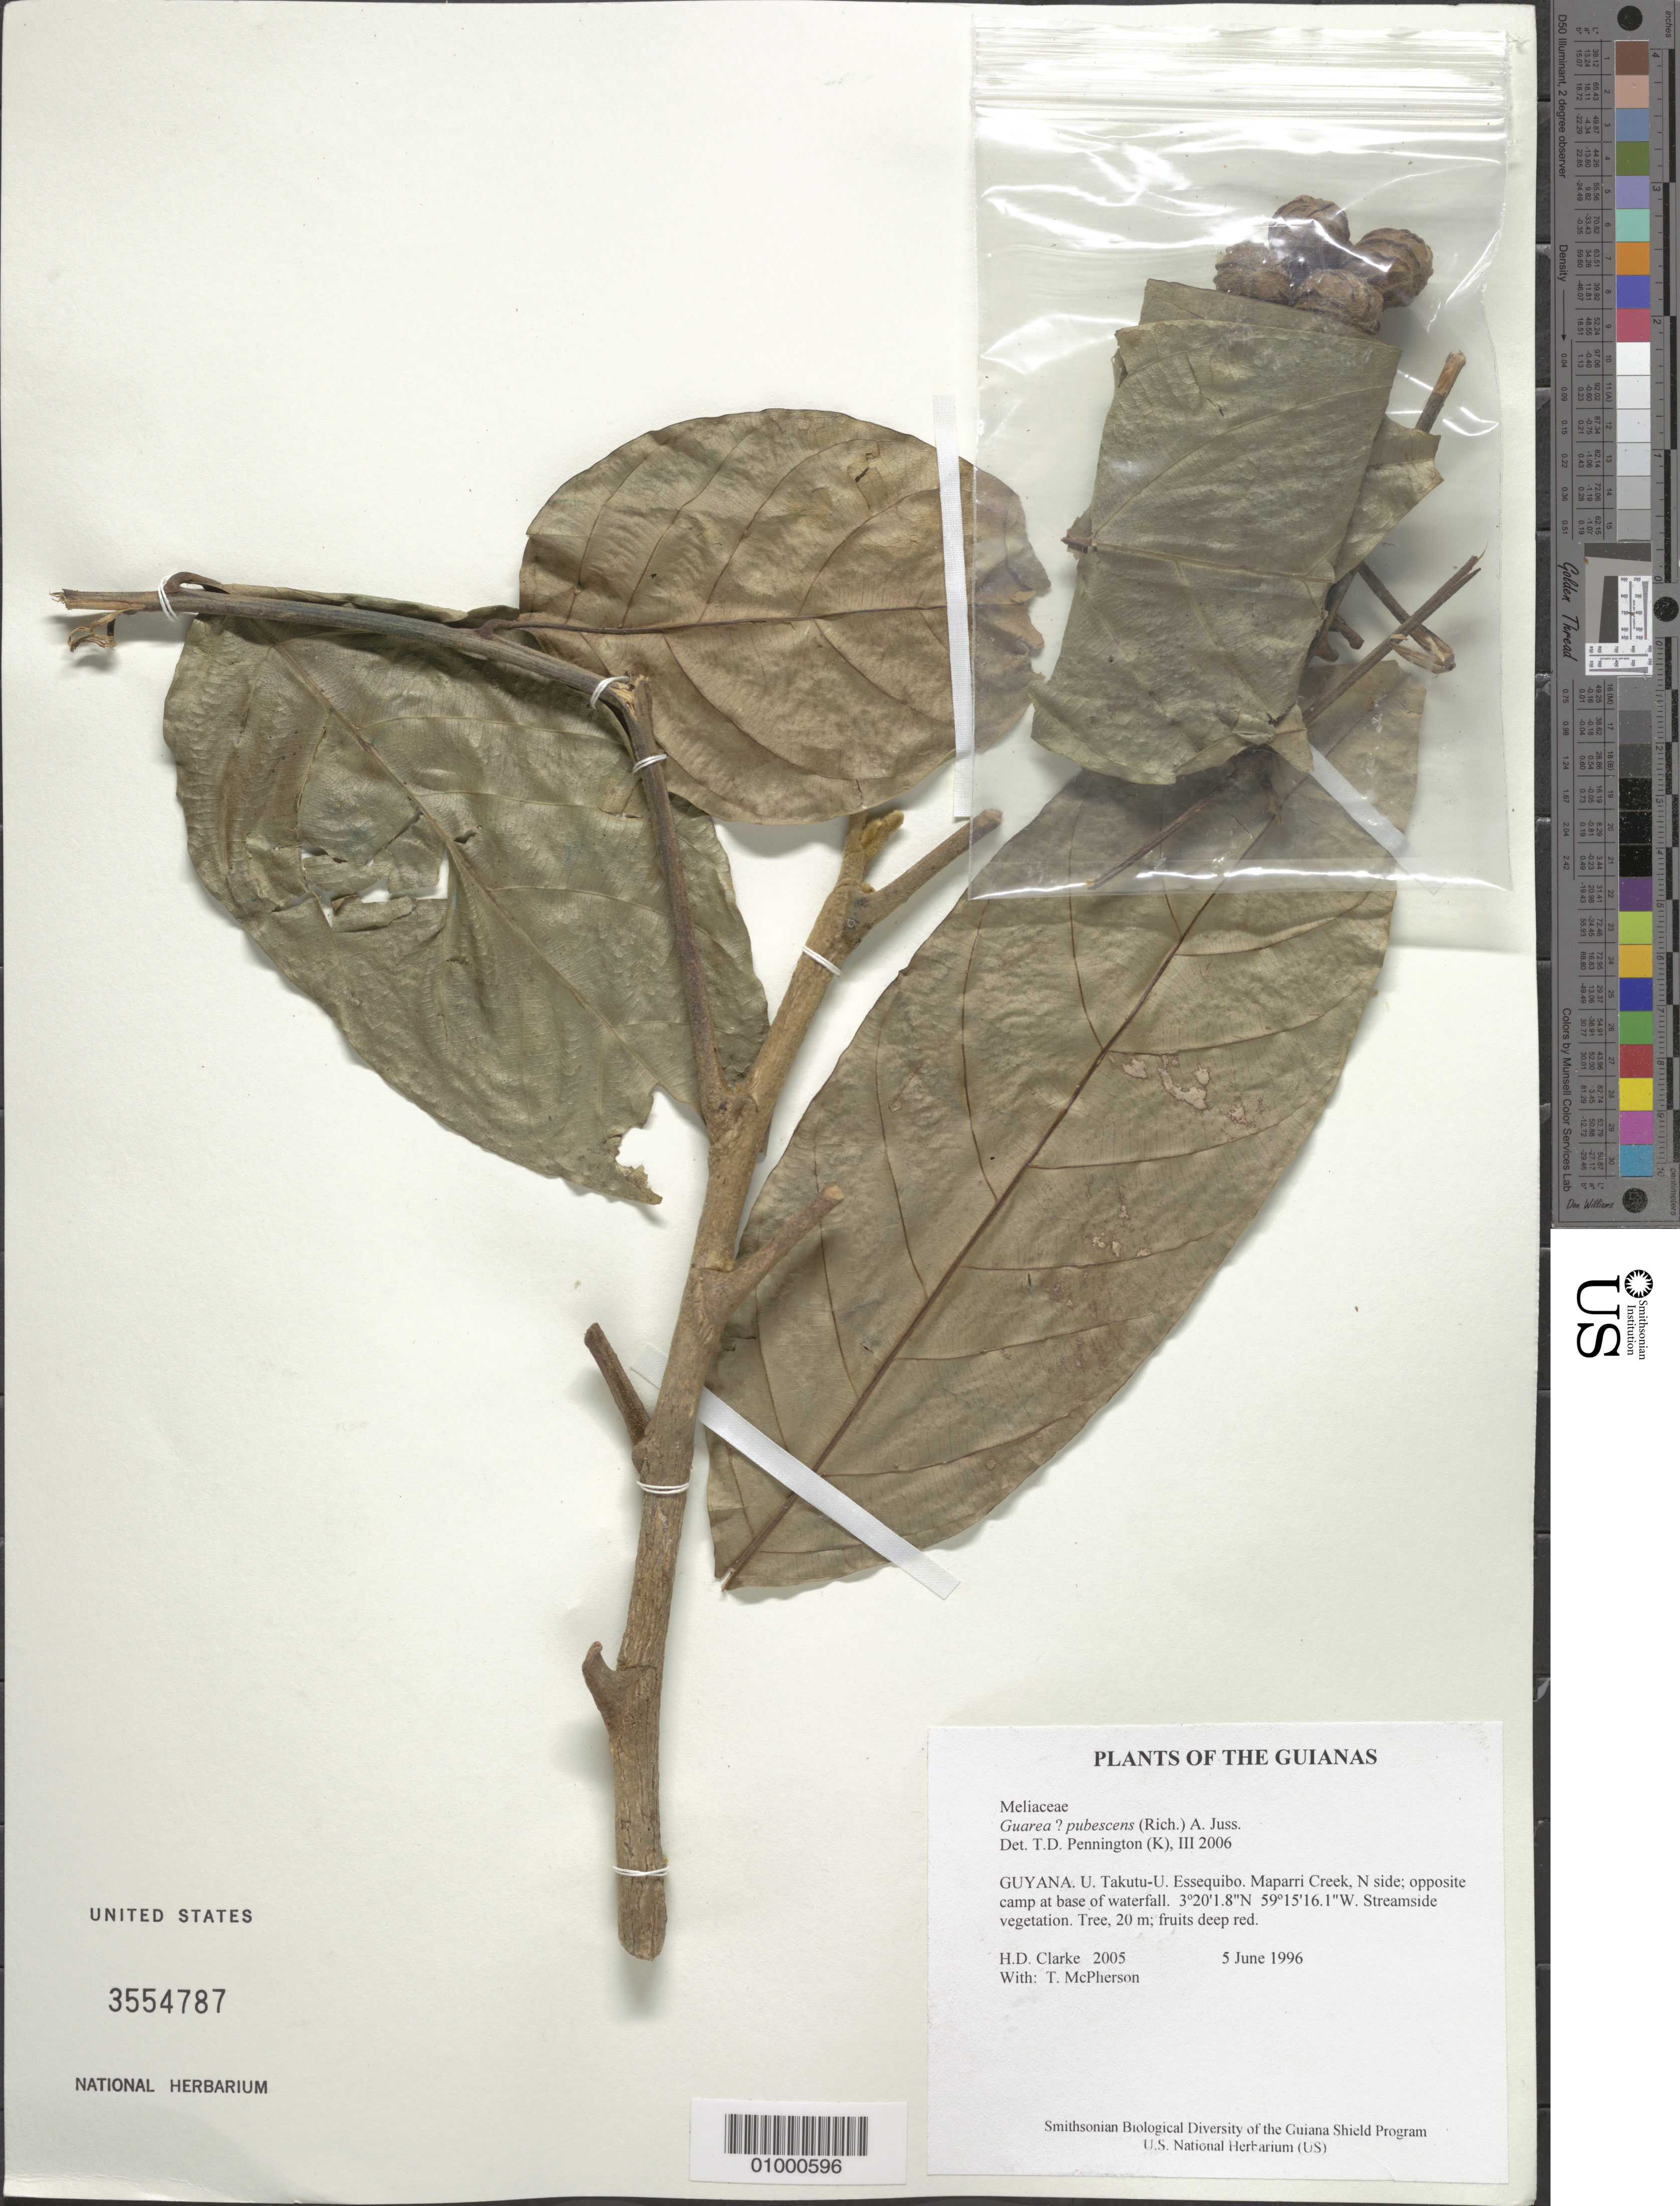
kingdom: Plantae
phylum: Tracheophyta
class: Magnoliopsida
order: Sapindales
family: Meliaceae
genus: Guarea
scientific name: Guarea pubescens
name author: (Rich.) A. Juss.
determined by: Pennington, T. D., (K)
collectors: H. D. Clarke & T. McPherson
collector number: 2005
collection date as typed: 5 June 1996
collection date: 1996-06-05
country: Guyana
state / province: U. Takutu-U. Essequibo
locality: Maparri Creek, N side; opposite camp at base of waterfall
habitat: Streamside vegetation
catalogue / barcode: US 3554787